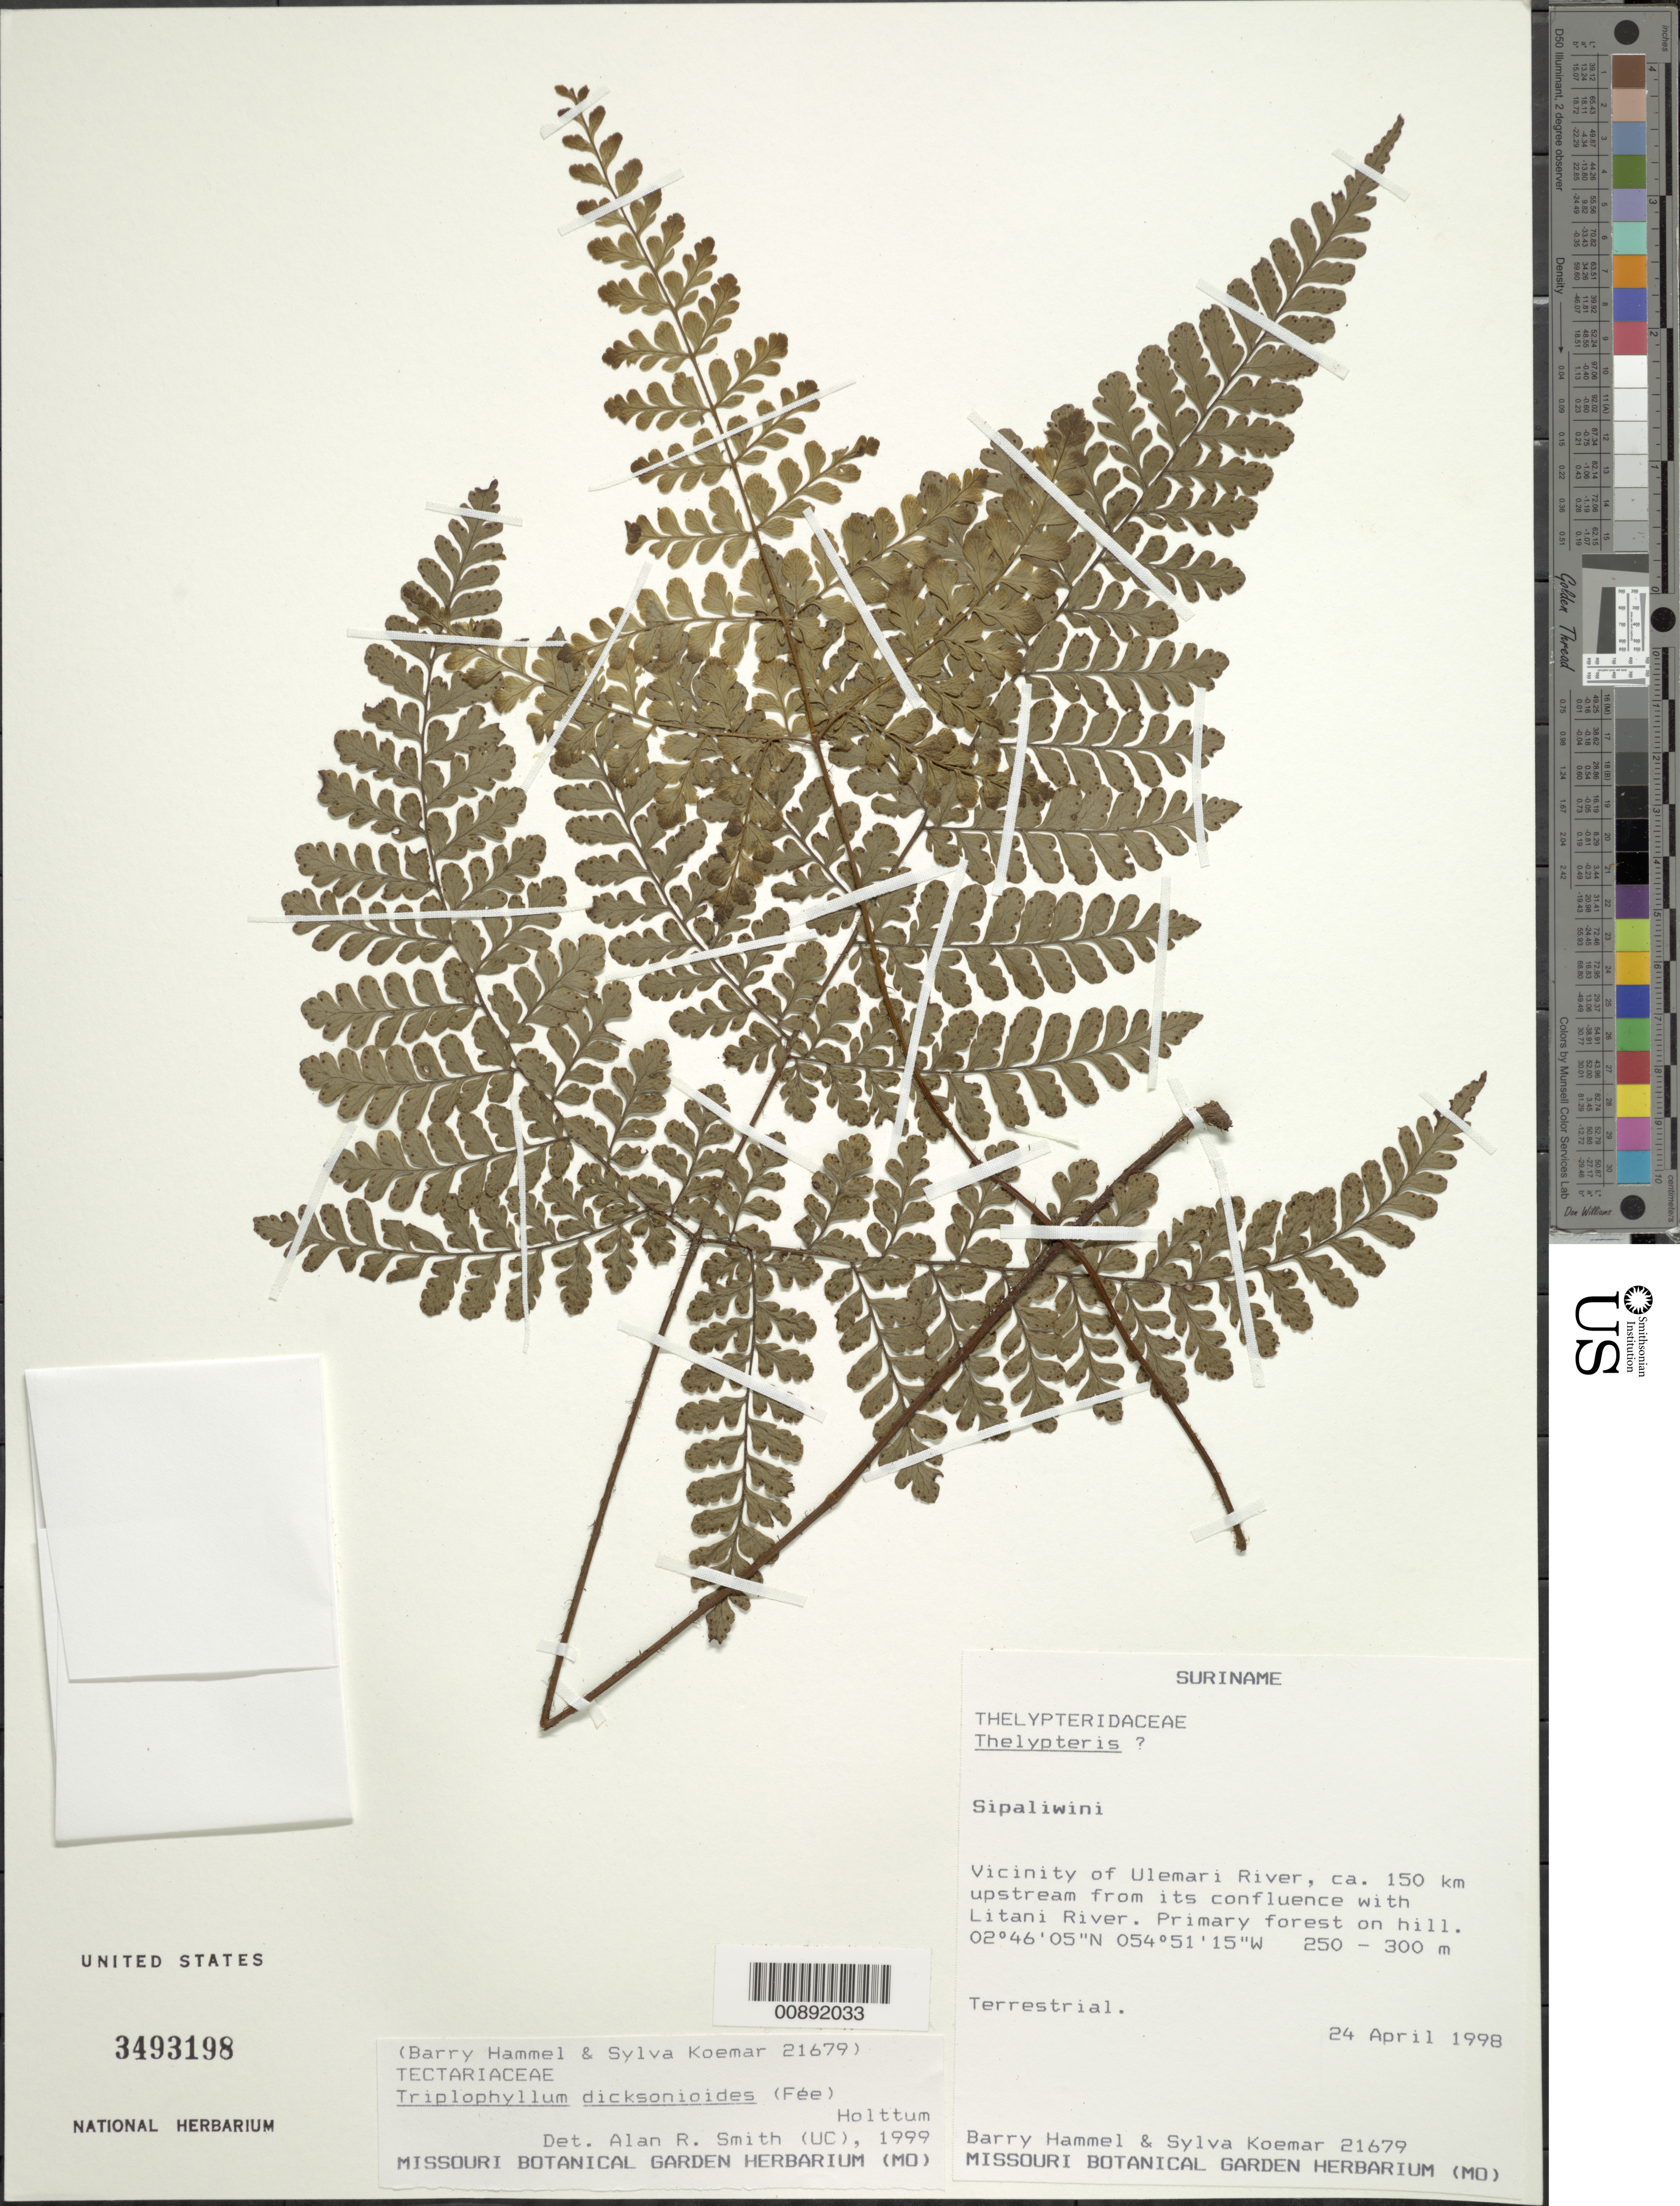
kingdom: Plantae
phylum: Tracheophyta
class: Polypodiopsida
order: Polypodiales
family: Tectariaceae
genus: Triplophyllum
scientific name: Triplophyllum dicksonioides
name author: (Fée) Holttum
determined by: Smith, Alan R., (UC)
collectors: B. Hammel & S. Koemar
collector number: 21679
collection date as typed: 24-Apr-98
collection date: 1998-04-24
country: Suriname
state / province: Sipaliwini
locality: Ulemari R., ca. 150 km upstream from confl. with Litani R.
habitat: Primary forest on hill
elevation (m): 250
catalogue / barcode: US 3493198